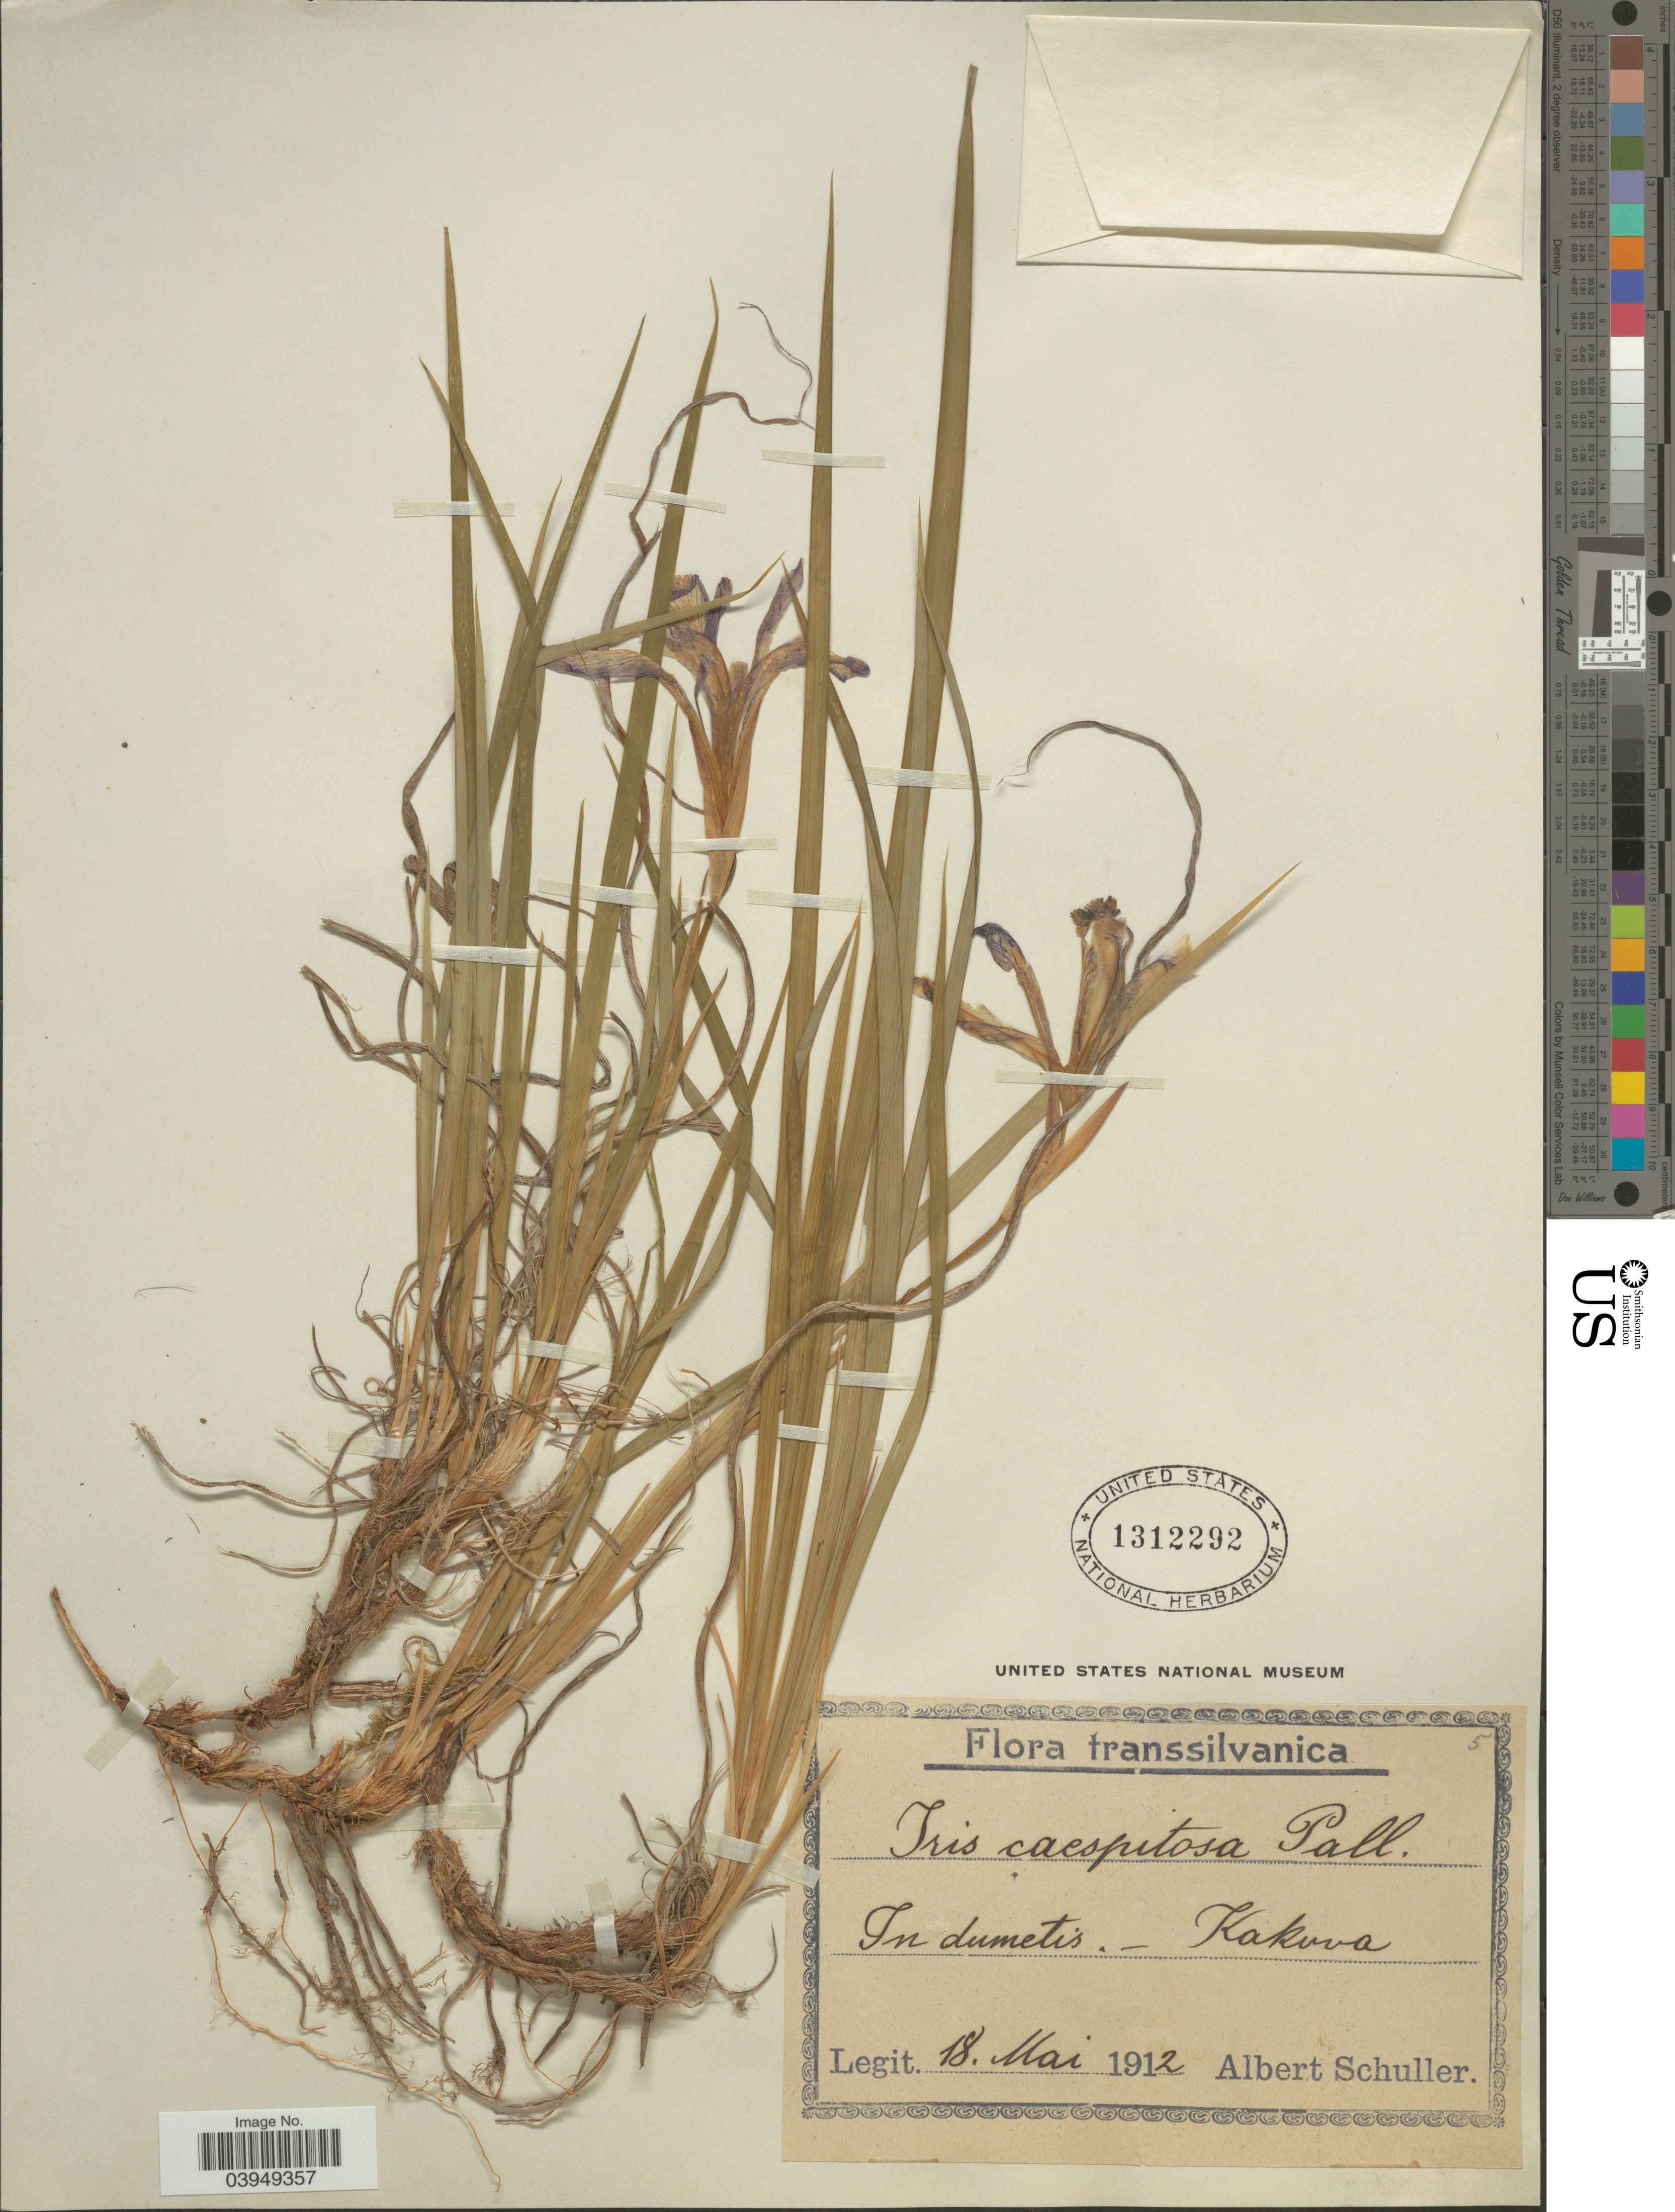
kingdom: Plantae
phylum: Tracheophyta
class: Liliopsida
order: Asparagales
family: Iridaceae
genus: Iris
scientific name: Iris caespitosa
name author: Pall. ex Link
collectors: A. Schuller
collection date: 1912-05-18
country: Romania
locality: Transsilvanica. In dumetis.- Kakuva.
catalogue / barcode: US 1312292